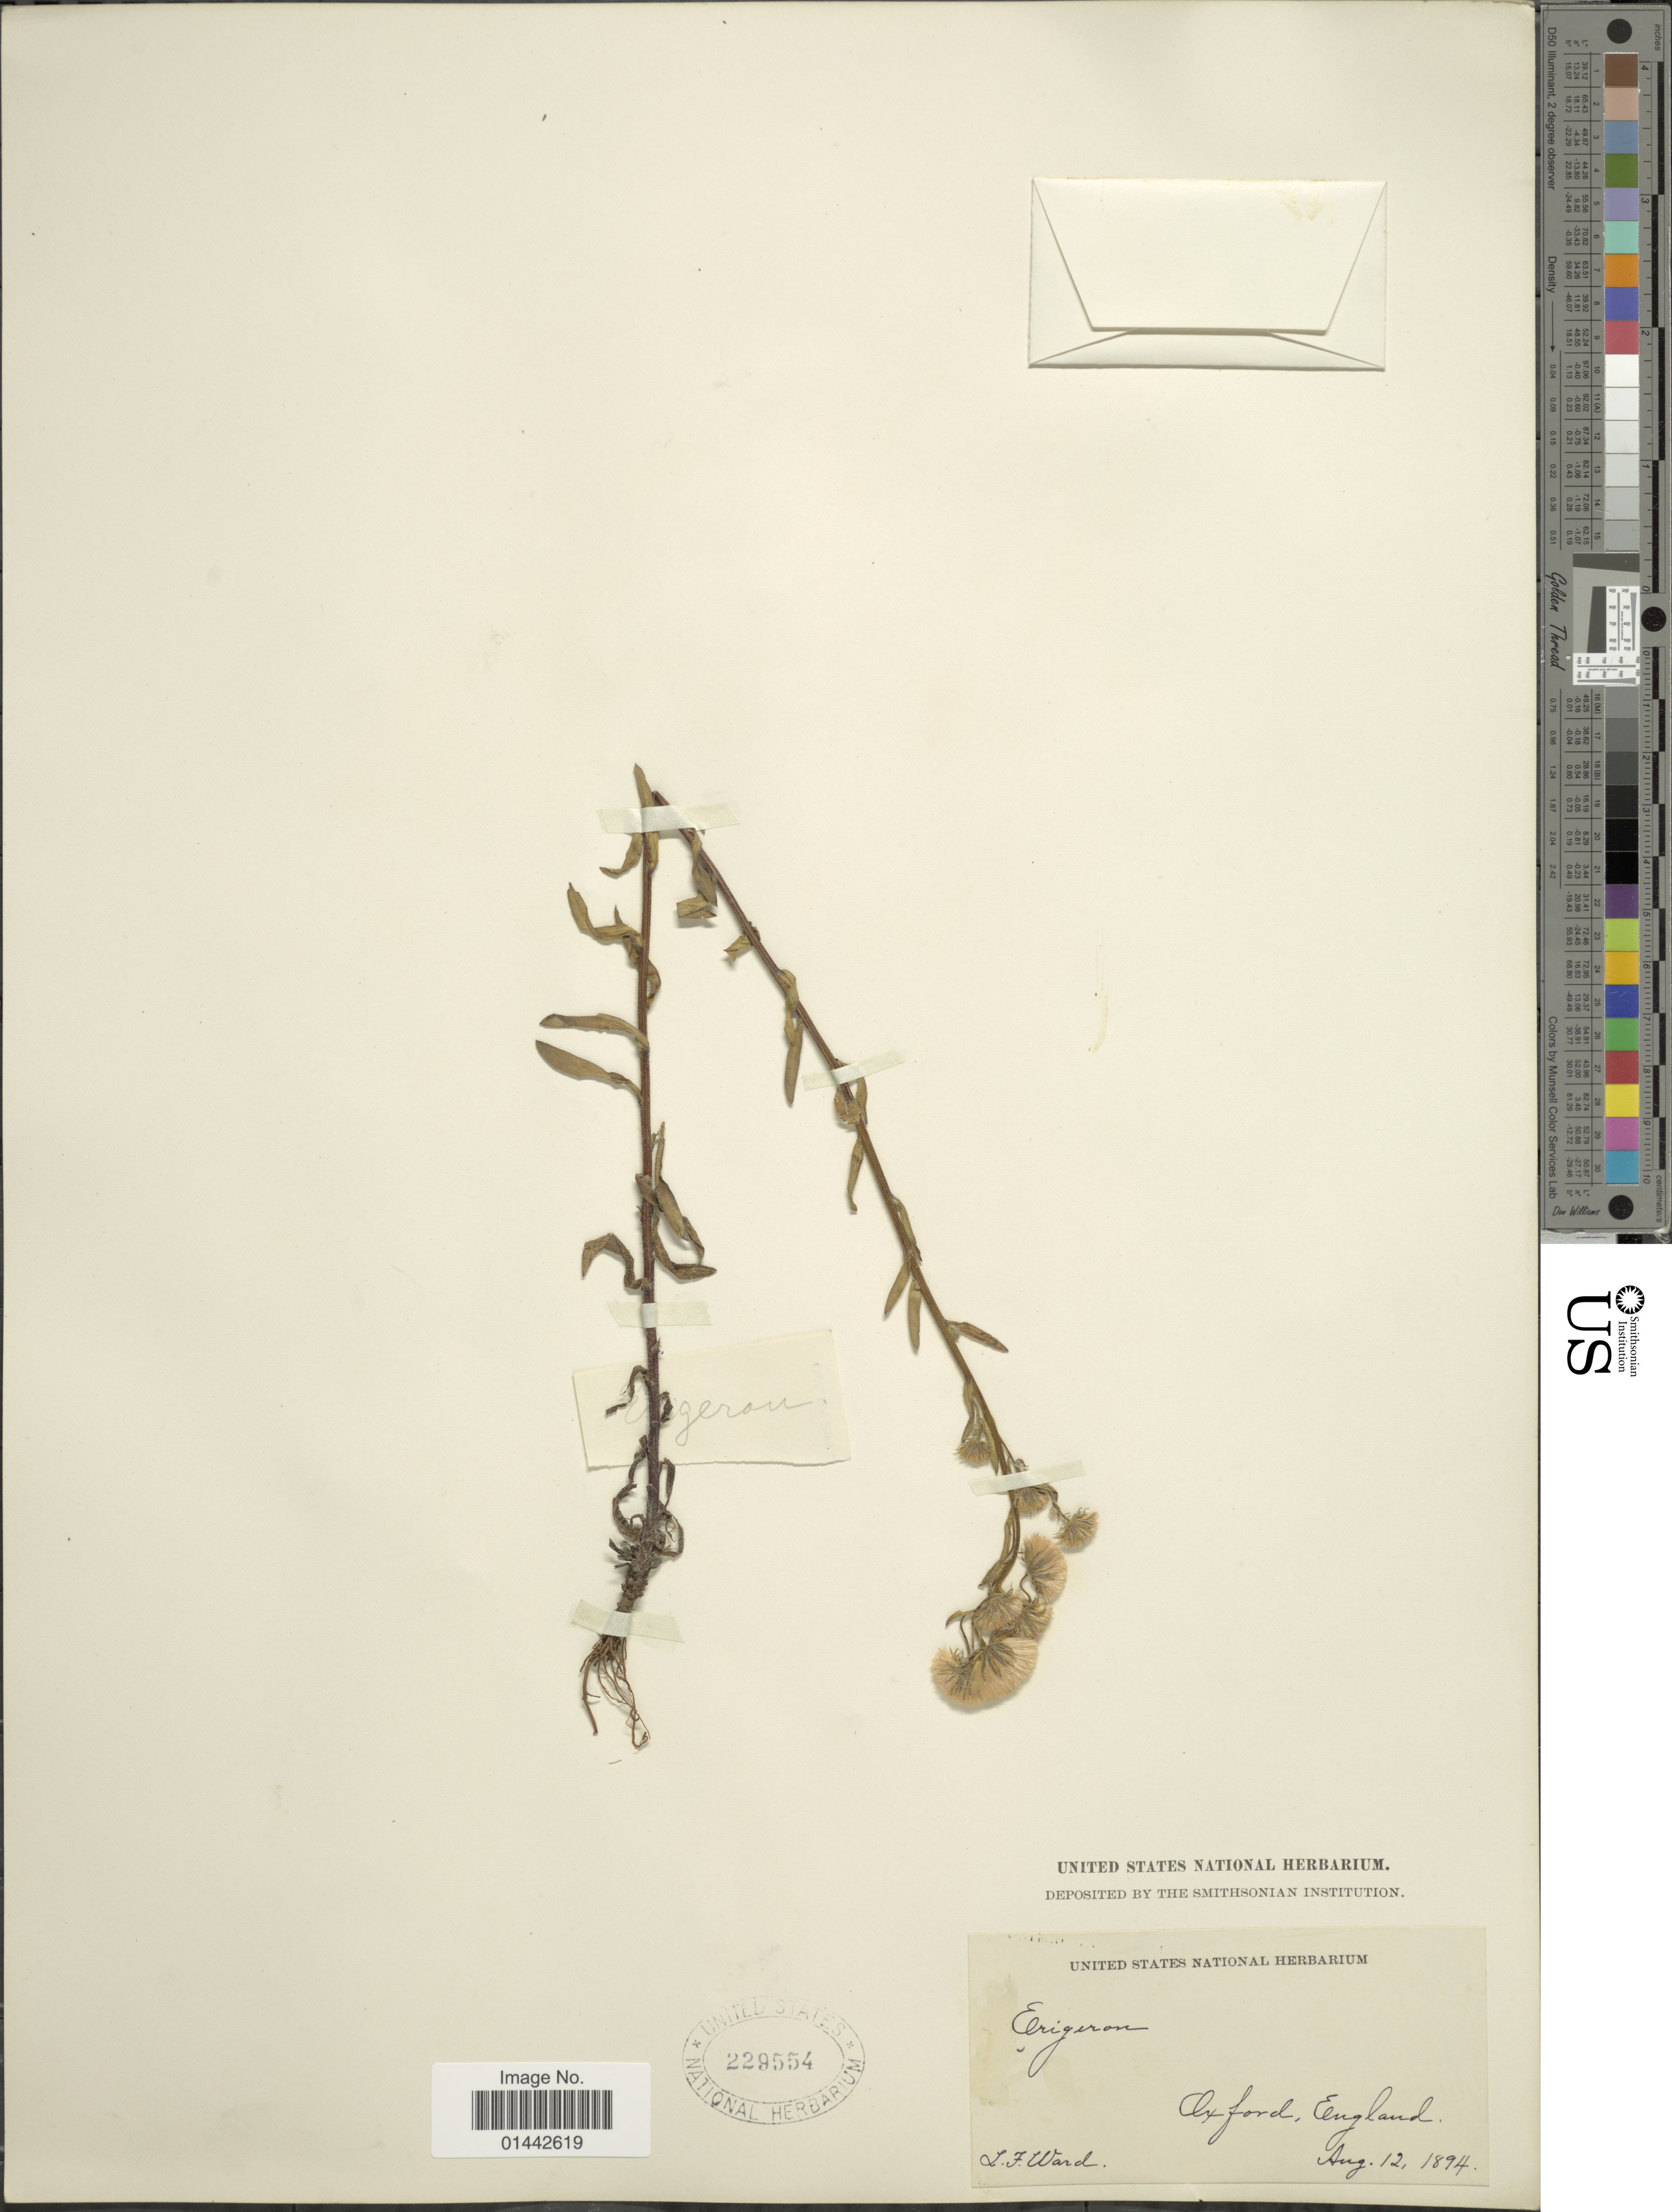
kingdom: Plantae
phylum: Tracheophyta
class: Magnoliopsida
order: Asterales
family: Asteraceae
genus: Erigeron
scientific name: Erigeron acris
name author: L.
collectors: L. Ward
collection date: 1894-08-12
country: United Kingdom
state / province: England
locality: Oxford, England.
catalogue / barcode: US 229554